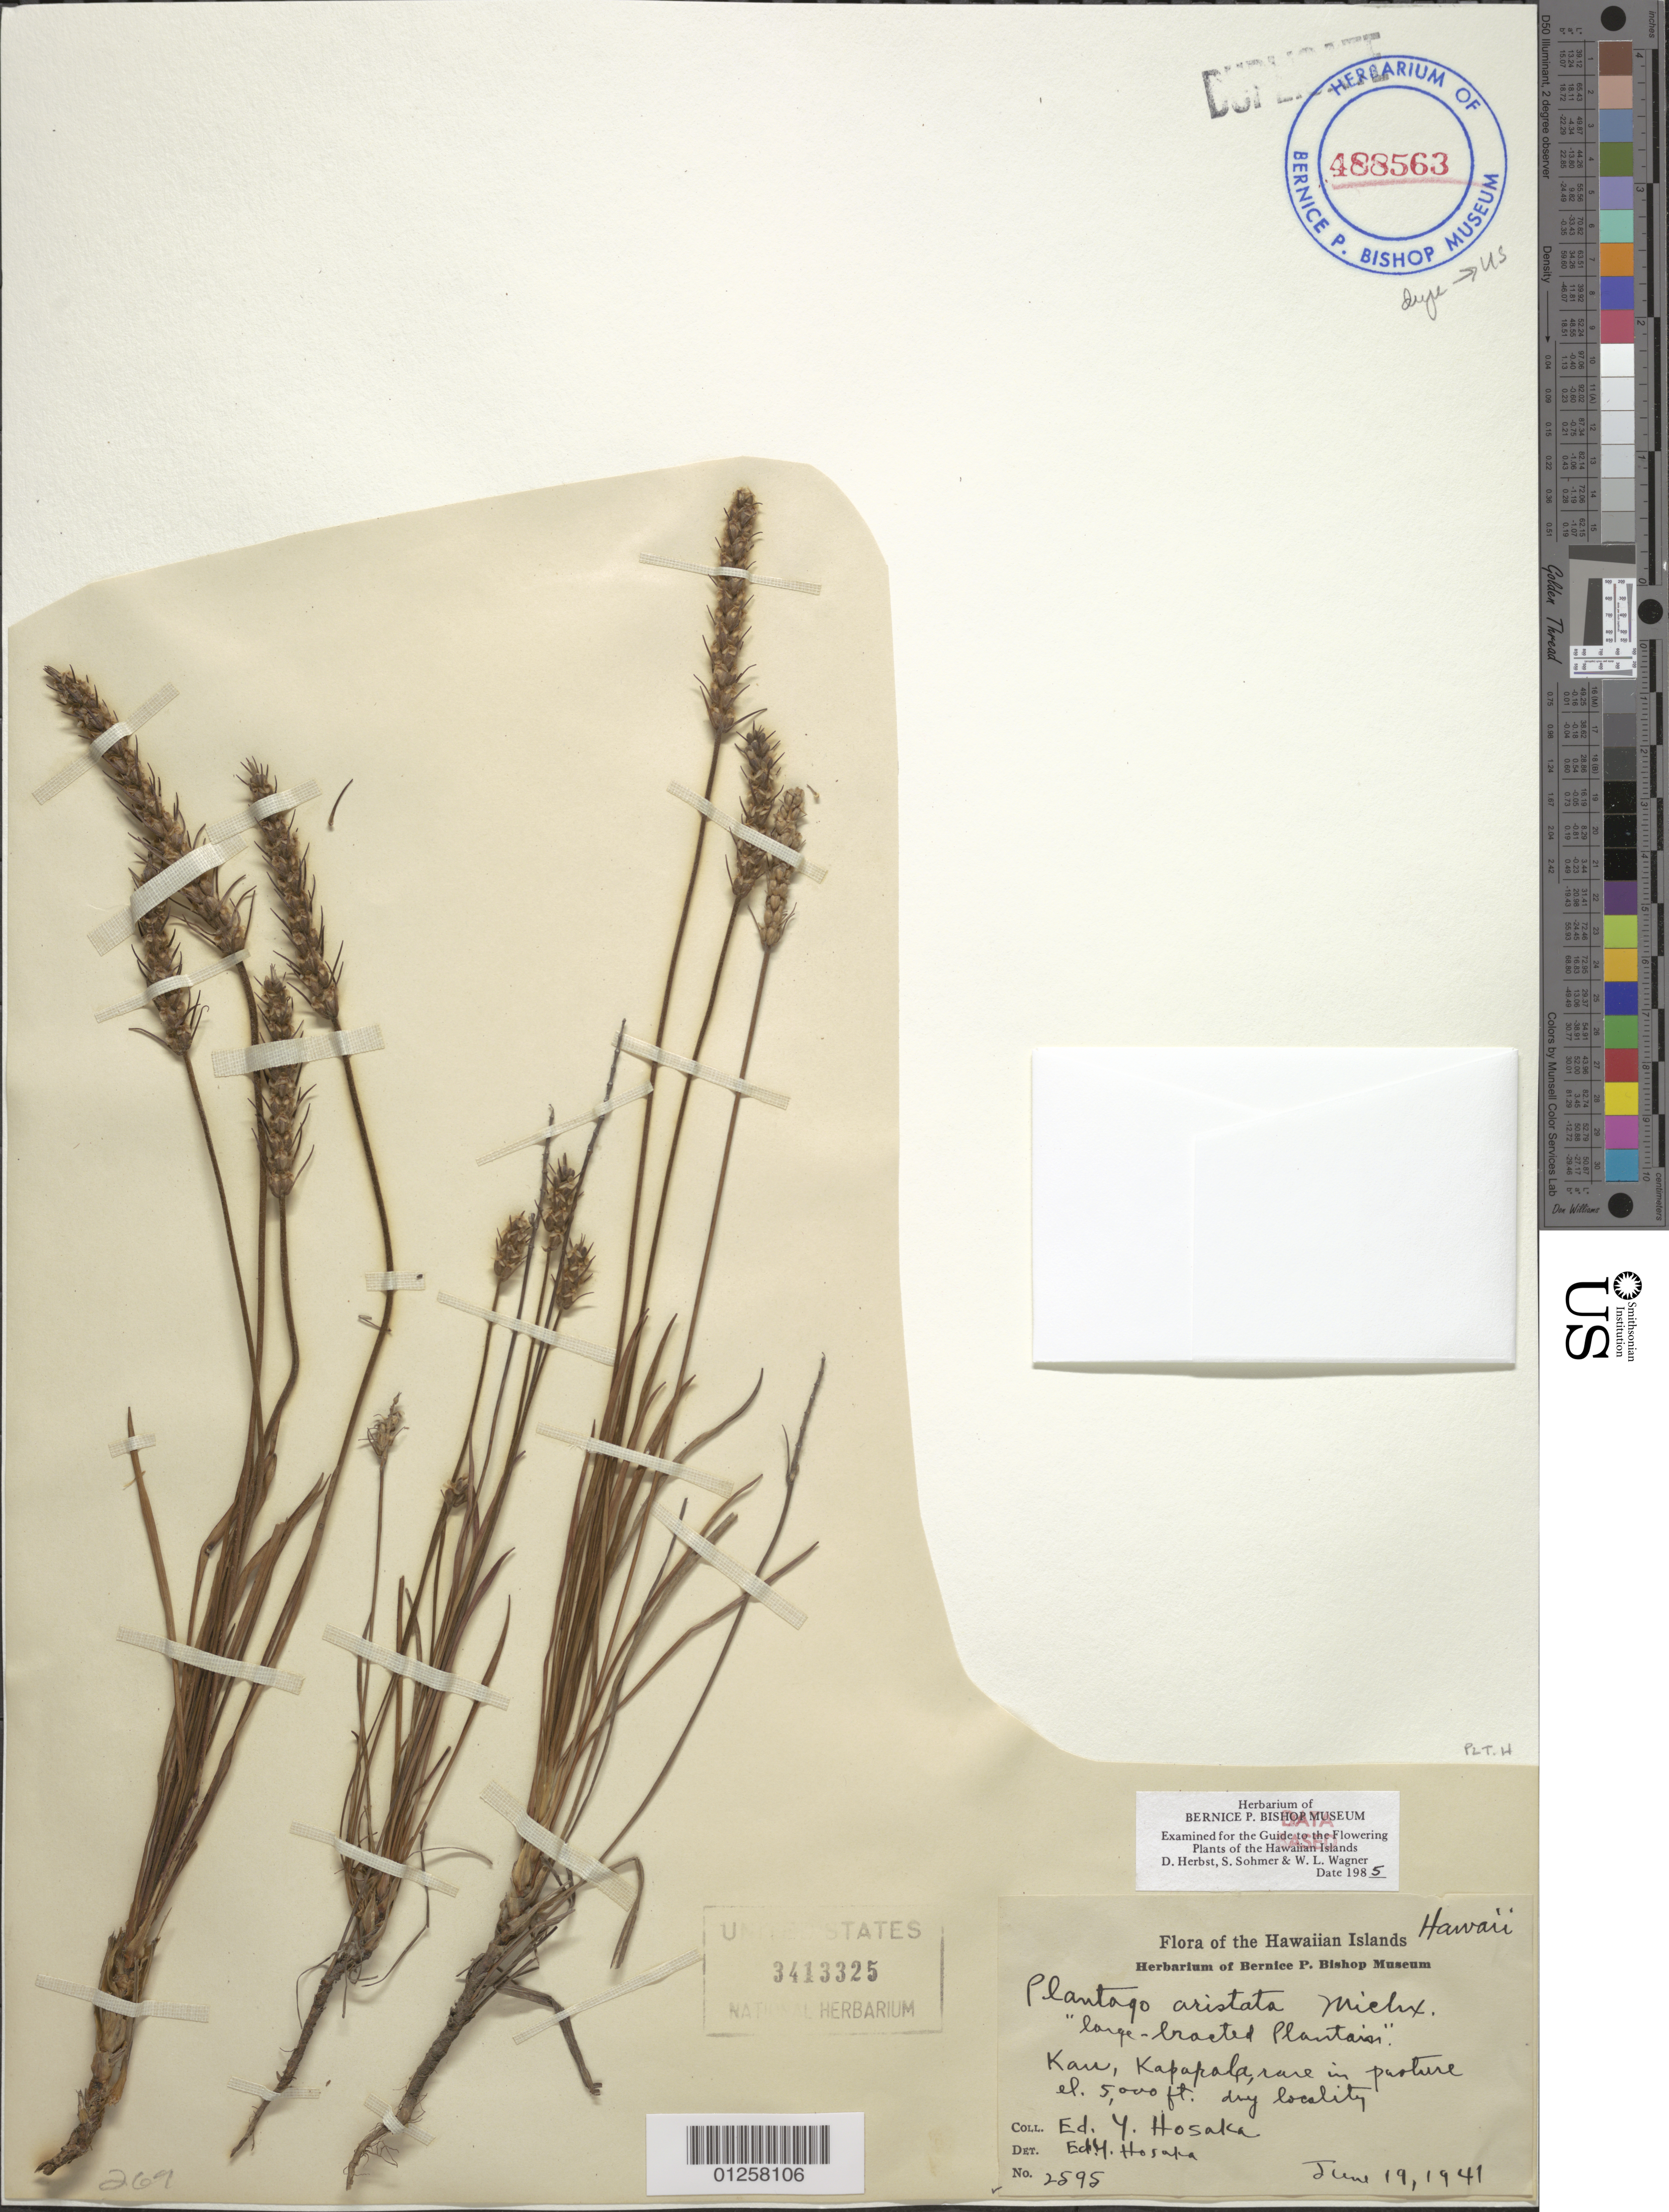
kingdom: Plantae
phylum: Tracheophyta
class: Magnoliopsida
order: Lamiales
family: Plantaginaceae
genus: Plantago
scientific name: Plantago aristata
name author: Michx.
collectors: E. Y. Hosaka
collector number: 2595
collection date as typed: Jun 19, 1941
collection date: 1941-07-19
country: United States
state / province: Hawaii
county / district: Hawaii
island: Hawaii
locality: Kau, Kapapala.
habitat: Dry locality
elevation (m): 1524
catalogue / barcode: US 3413325